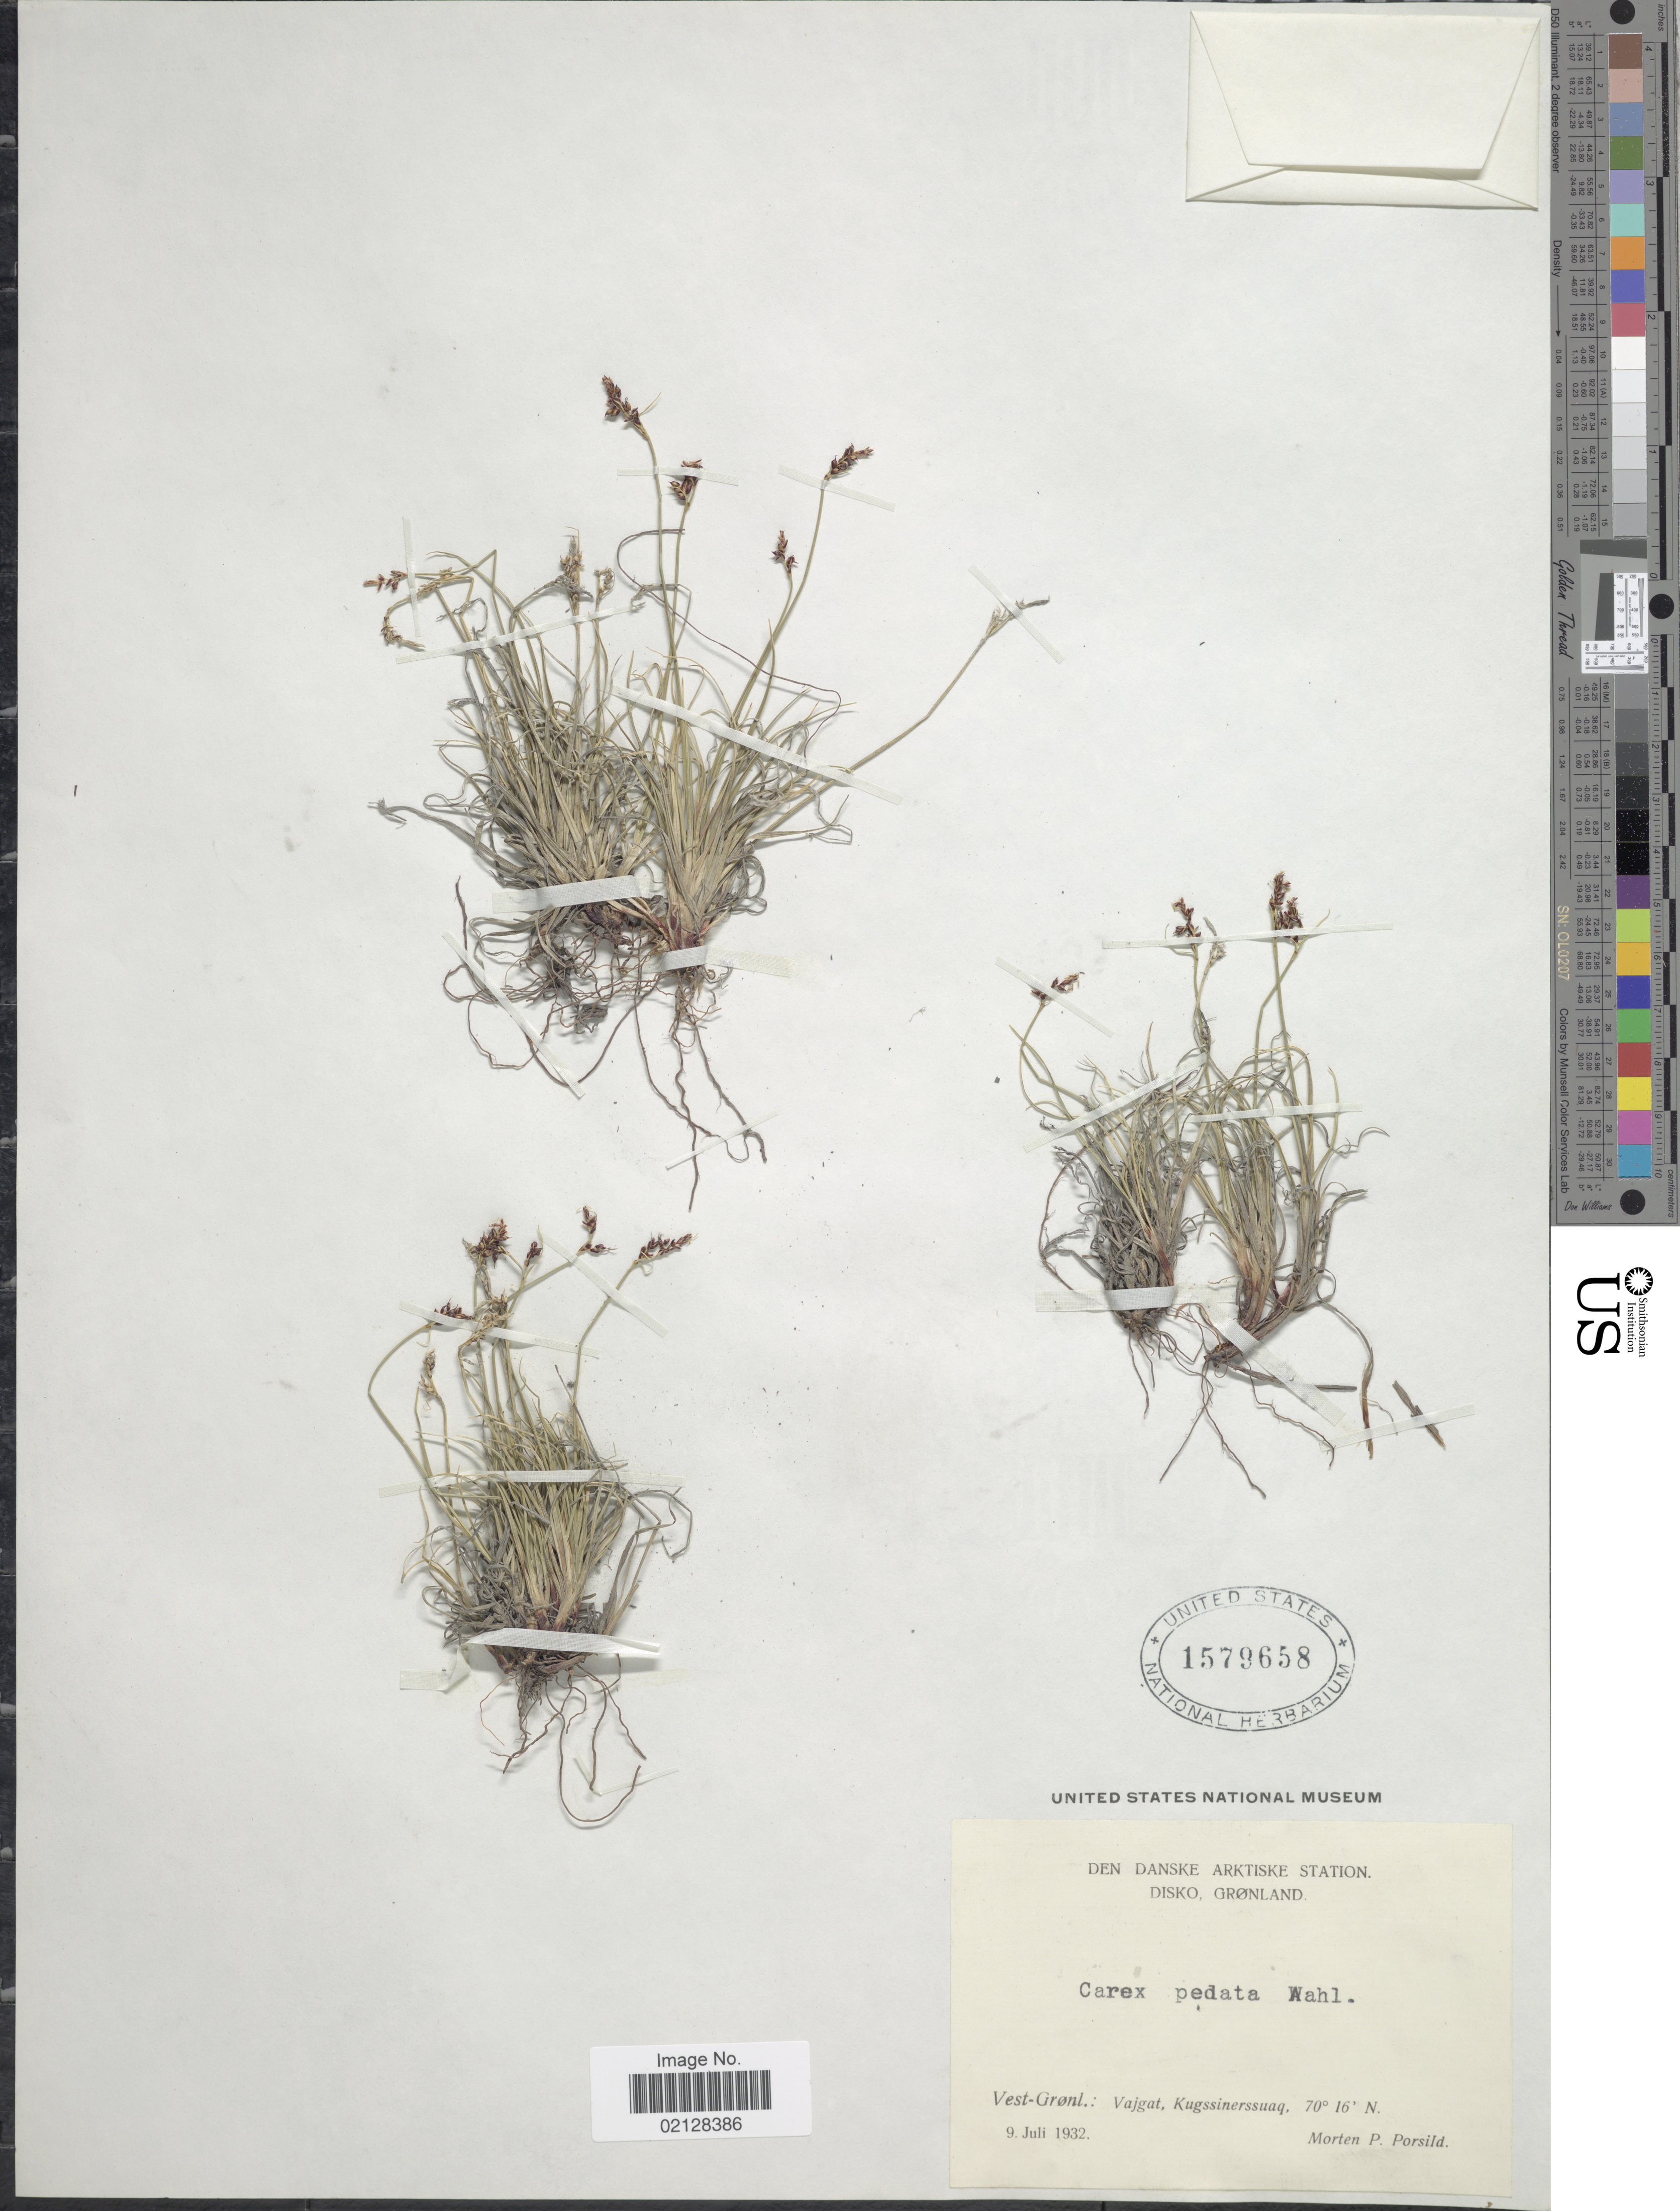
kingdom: Plantae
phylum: Tracheophyta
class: Liliopsida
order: Poales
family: Cyperaceae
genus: Carex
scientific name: Carex glacialis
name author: Mack.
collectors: M. P. Porsild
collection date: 1932-07-09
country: Greenland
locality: Den Danske Arktiske Station, Disko, Grønland, Vest-Grønl.: Vajgat, Kugssinerssuaq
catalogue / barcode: US 1579658